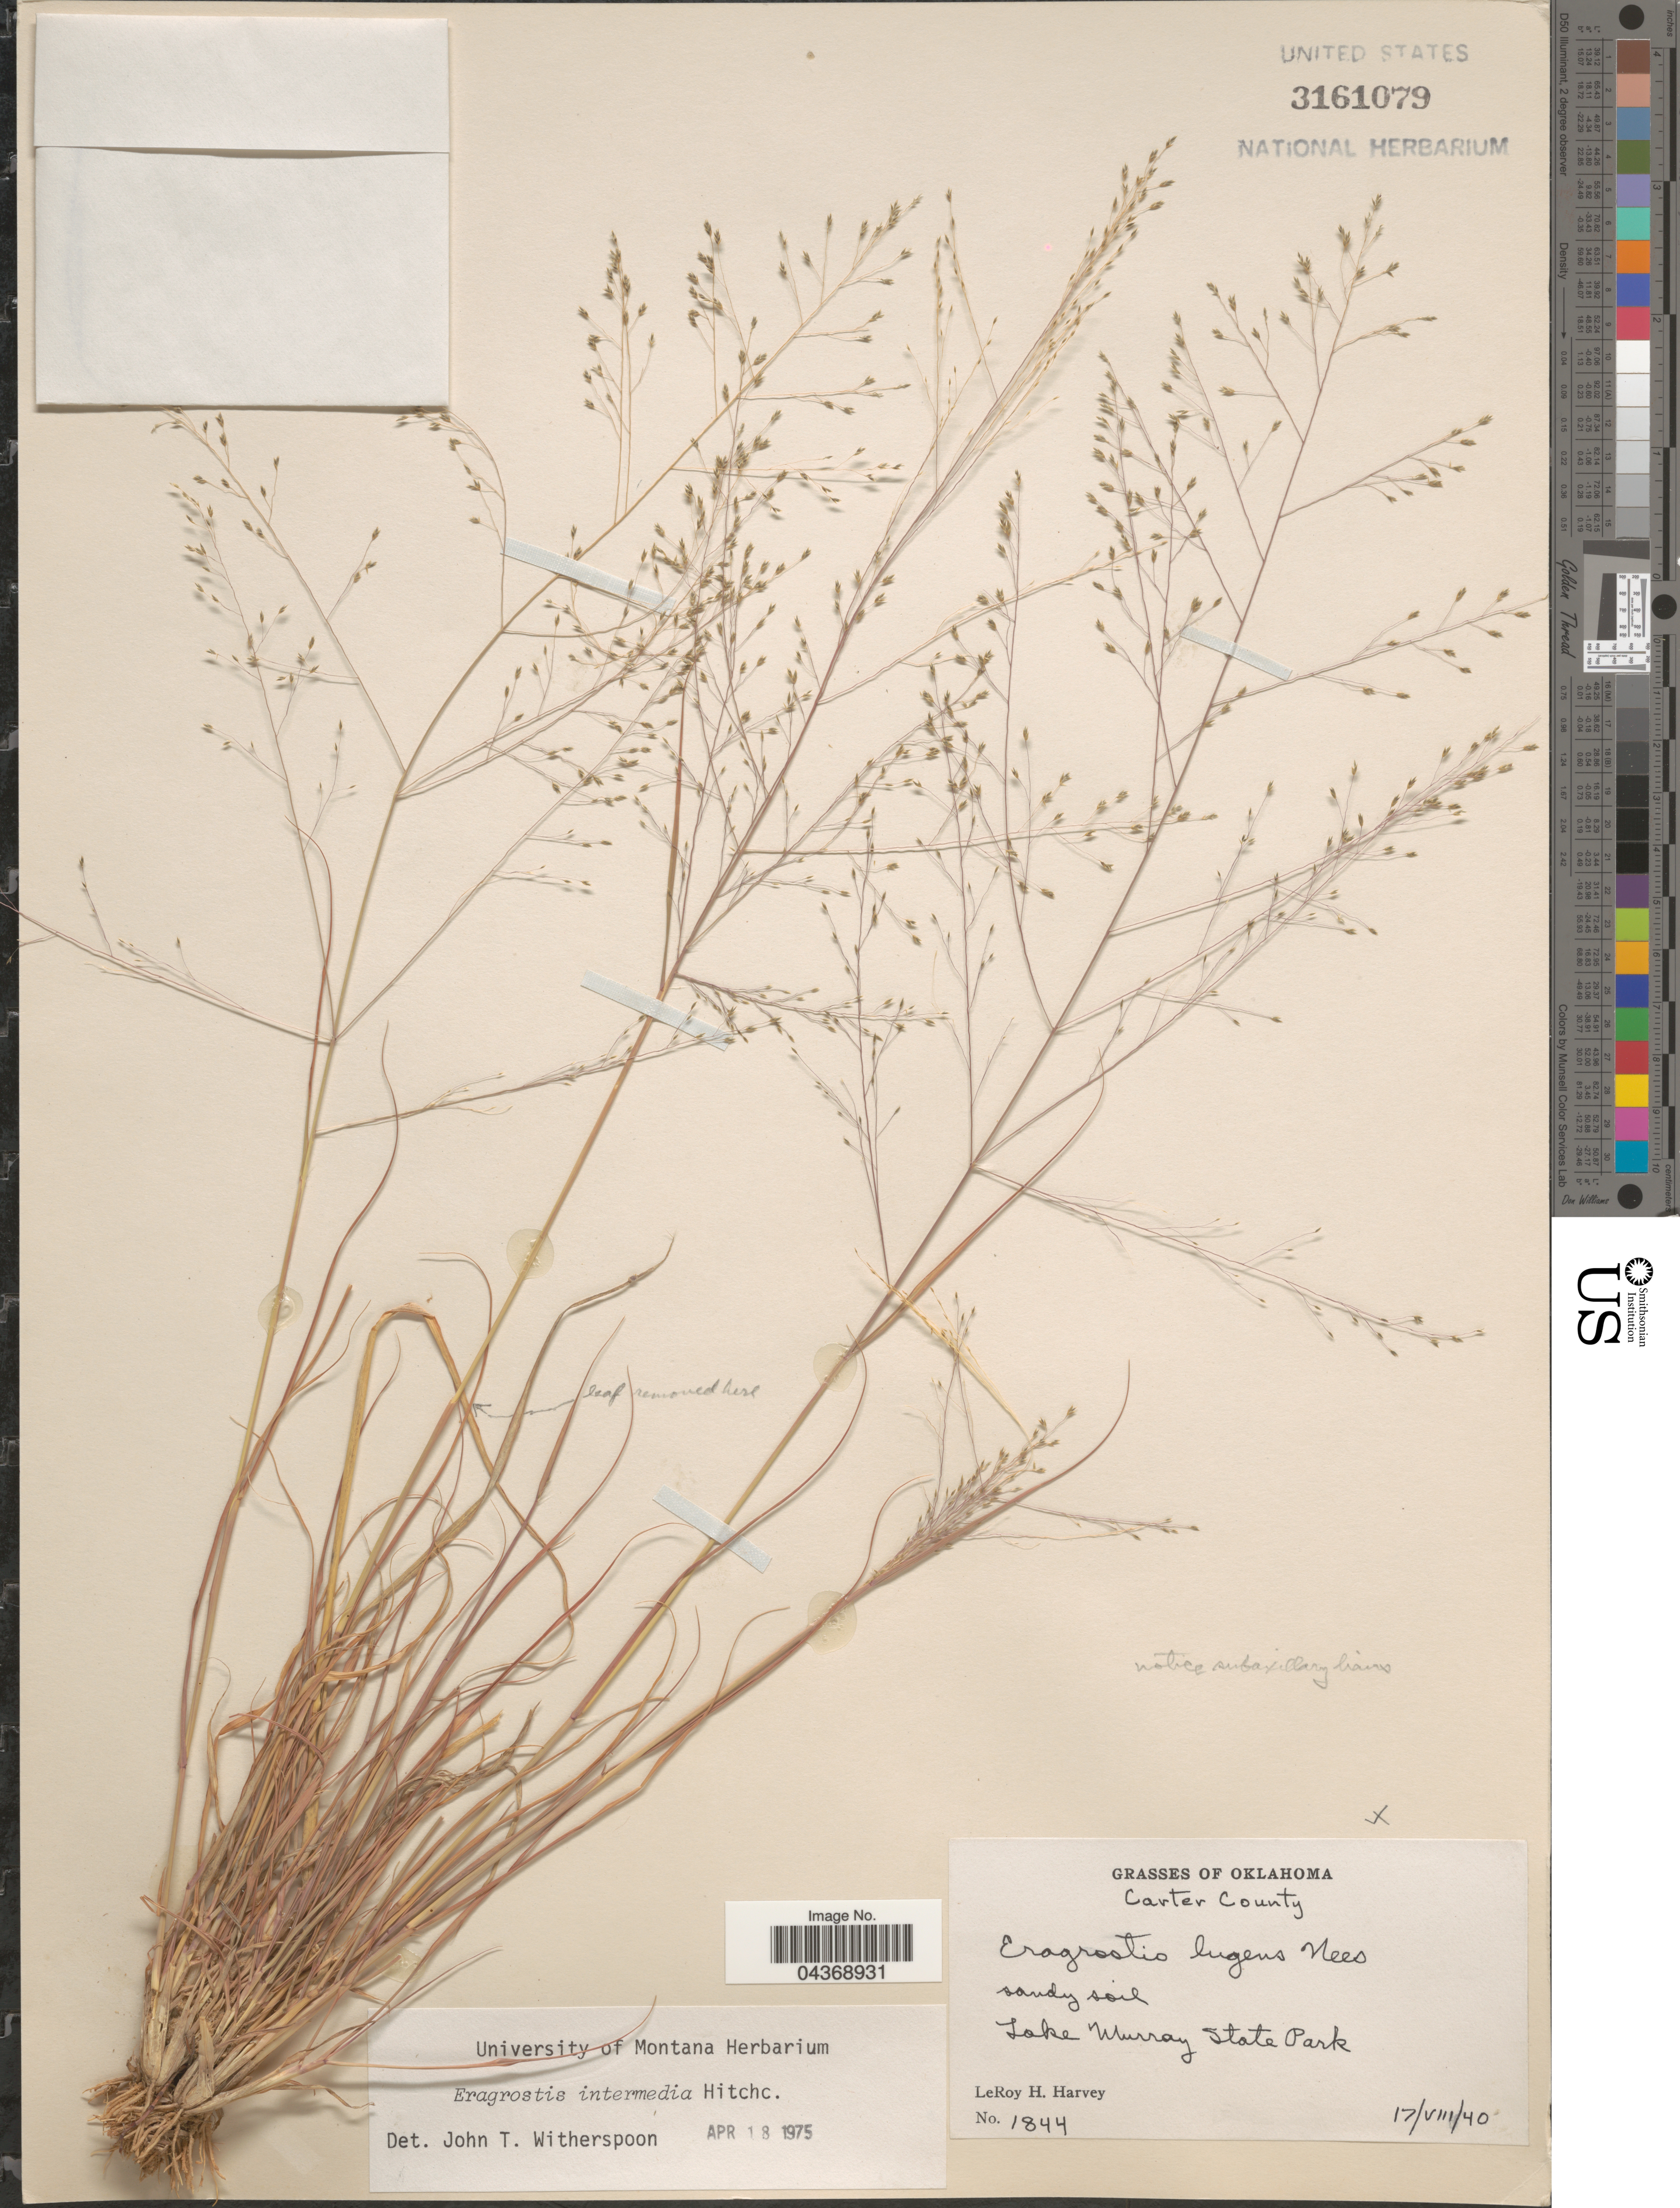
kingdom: Plantae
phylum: Tracheophyta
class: Liliopsida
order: Poales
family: Poaceae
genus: Eragrostis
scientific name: Eragrostis intermedia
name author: Hitchc.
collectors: L. H. Harvey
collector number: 1844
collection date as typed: Transcribed d/m/y: 17/8/40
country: United States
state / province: Oklahoma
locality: Carter County. Lake Murray State Park.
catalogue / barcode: US 3161079